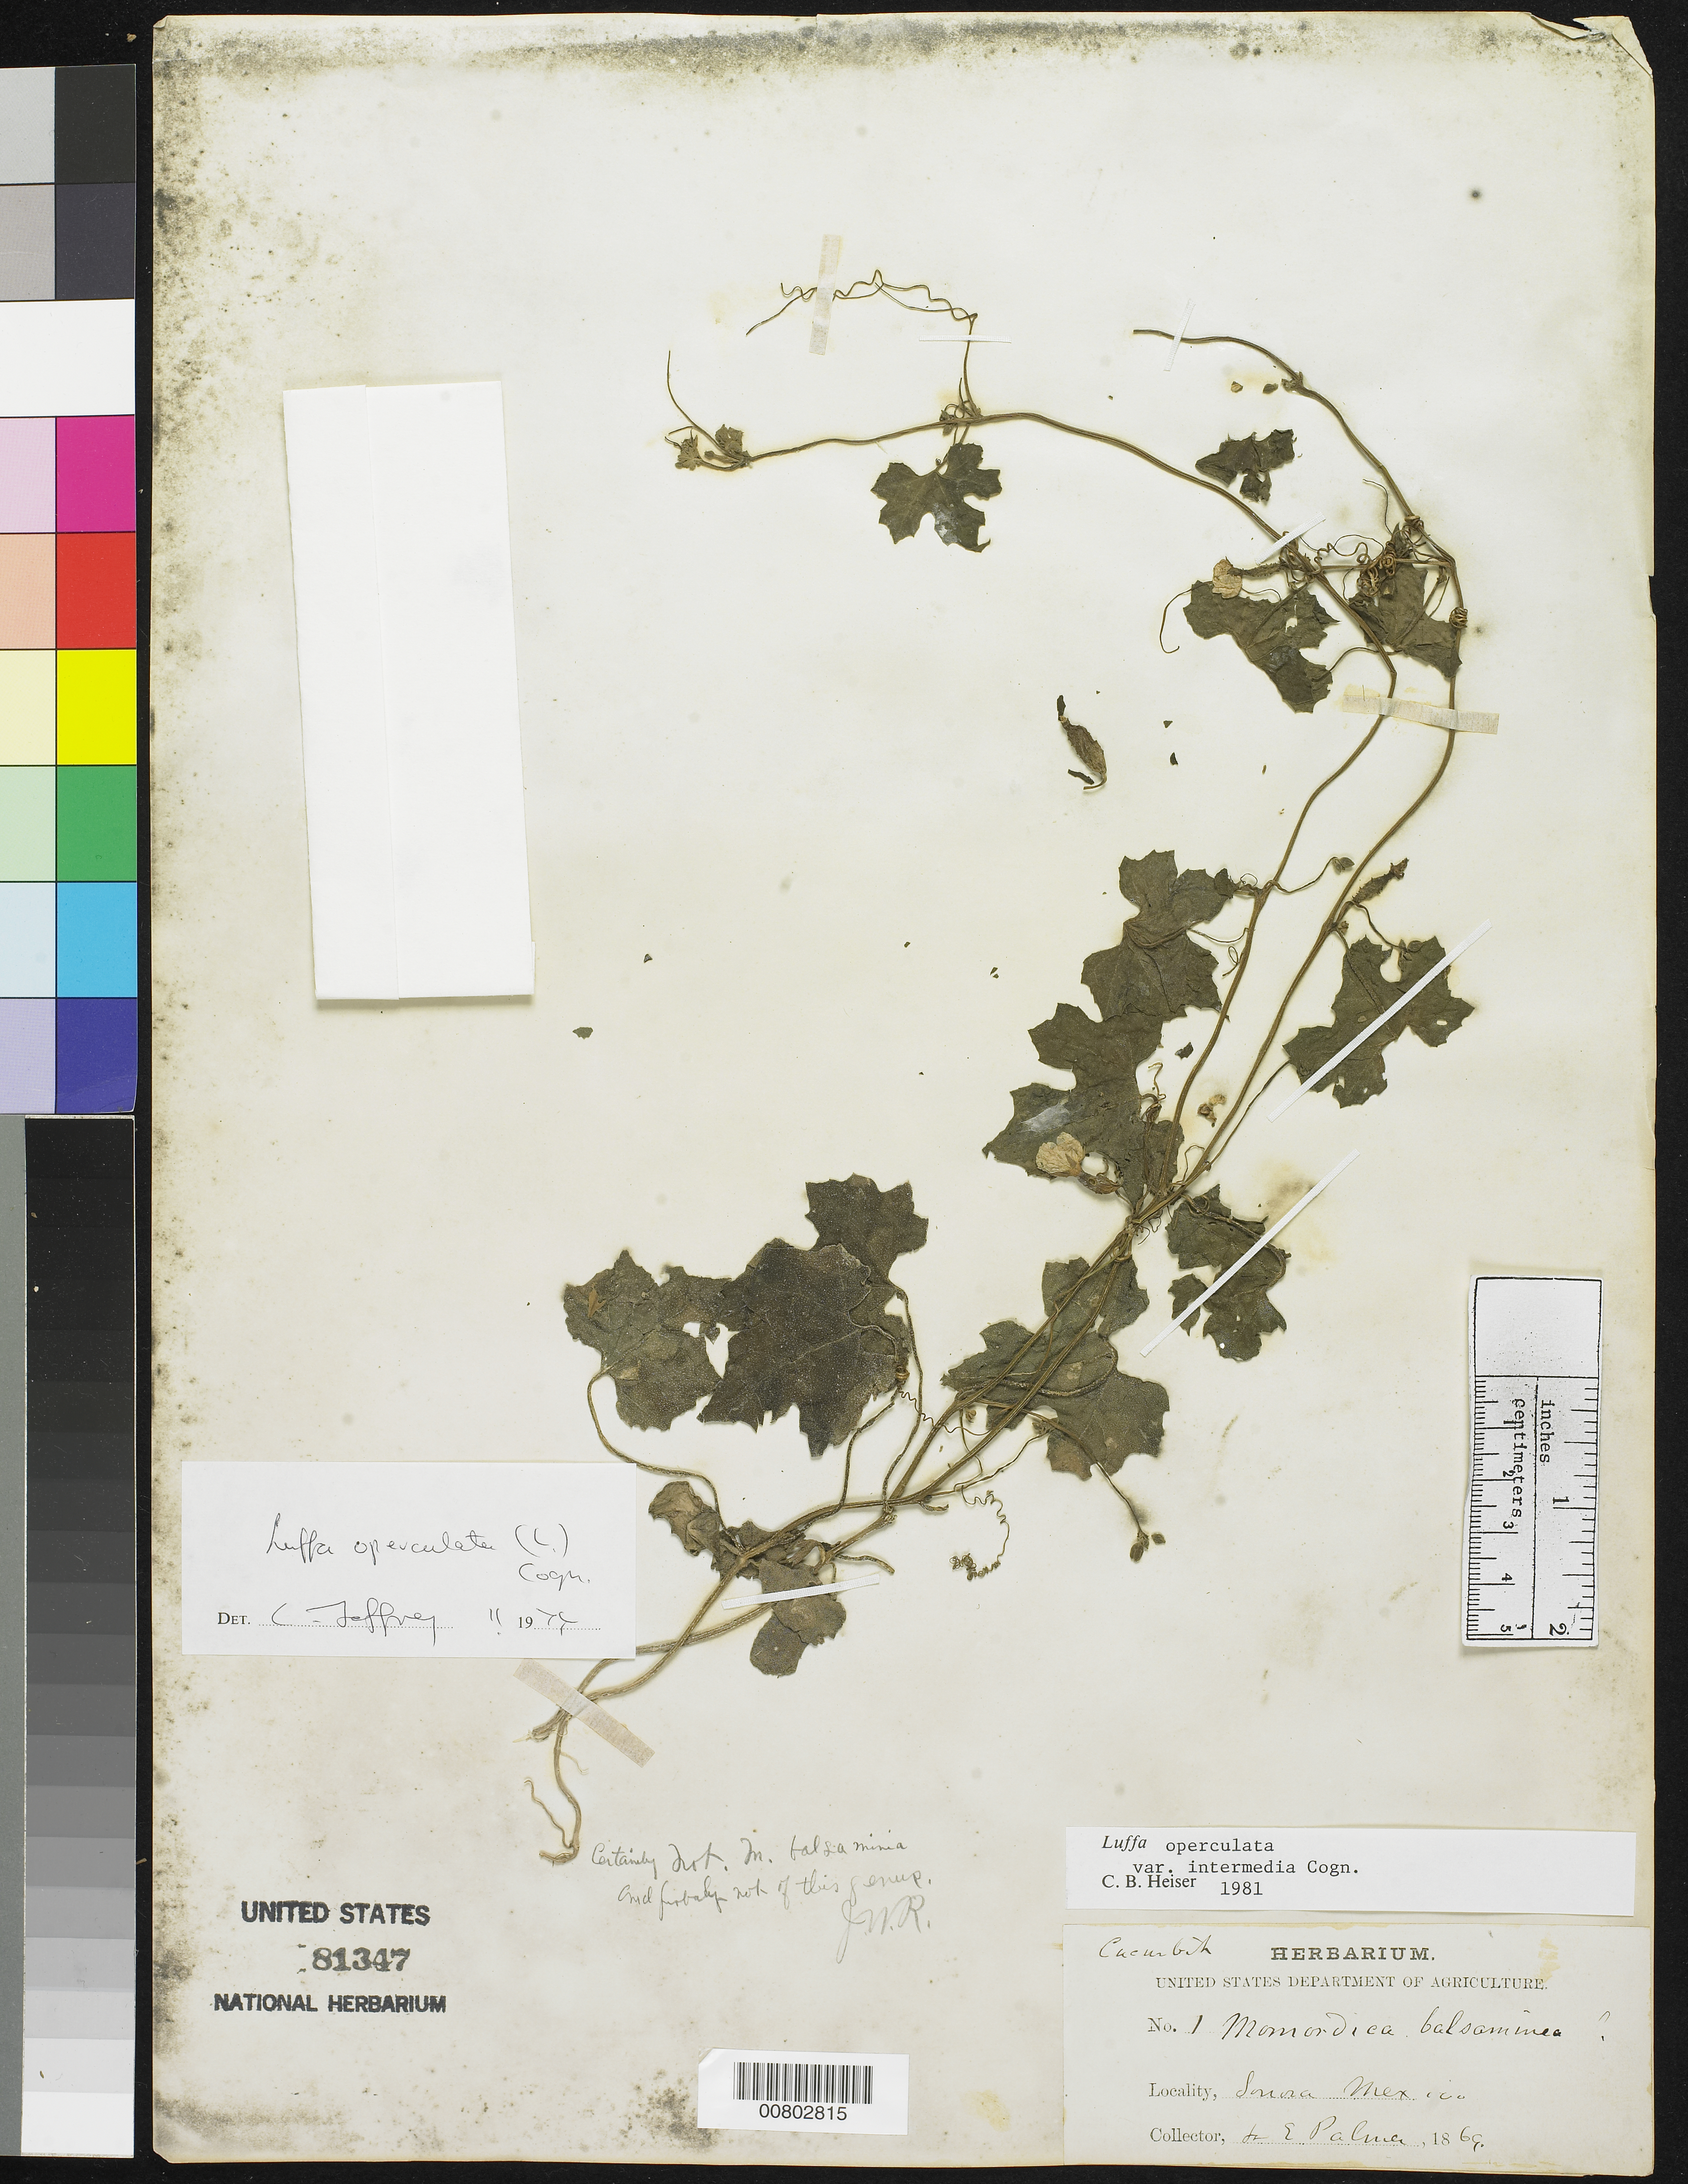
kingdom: Plantae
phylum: Tracheophyta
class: Magnoliopsida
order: Cucurbitales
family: Cucurbitaceae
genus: Luffa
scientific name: Luffa operculata var. intermedia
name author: Cogn.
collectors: E. Palmer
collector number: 1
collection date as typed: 1869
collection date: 1869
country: Mexico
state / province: Sonora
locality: Sonora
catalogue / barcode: US 81347